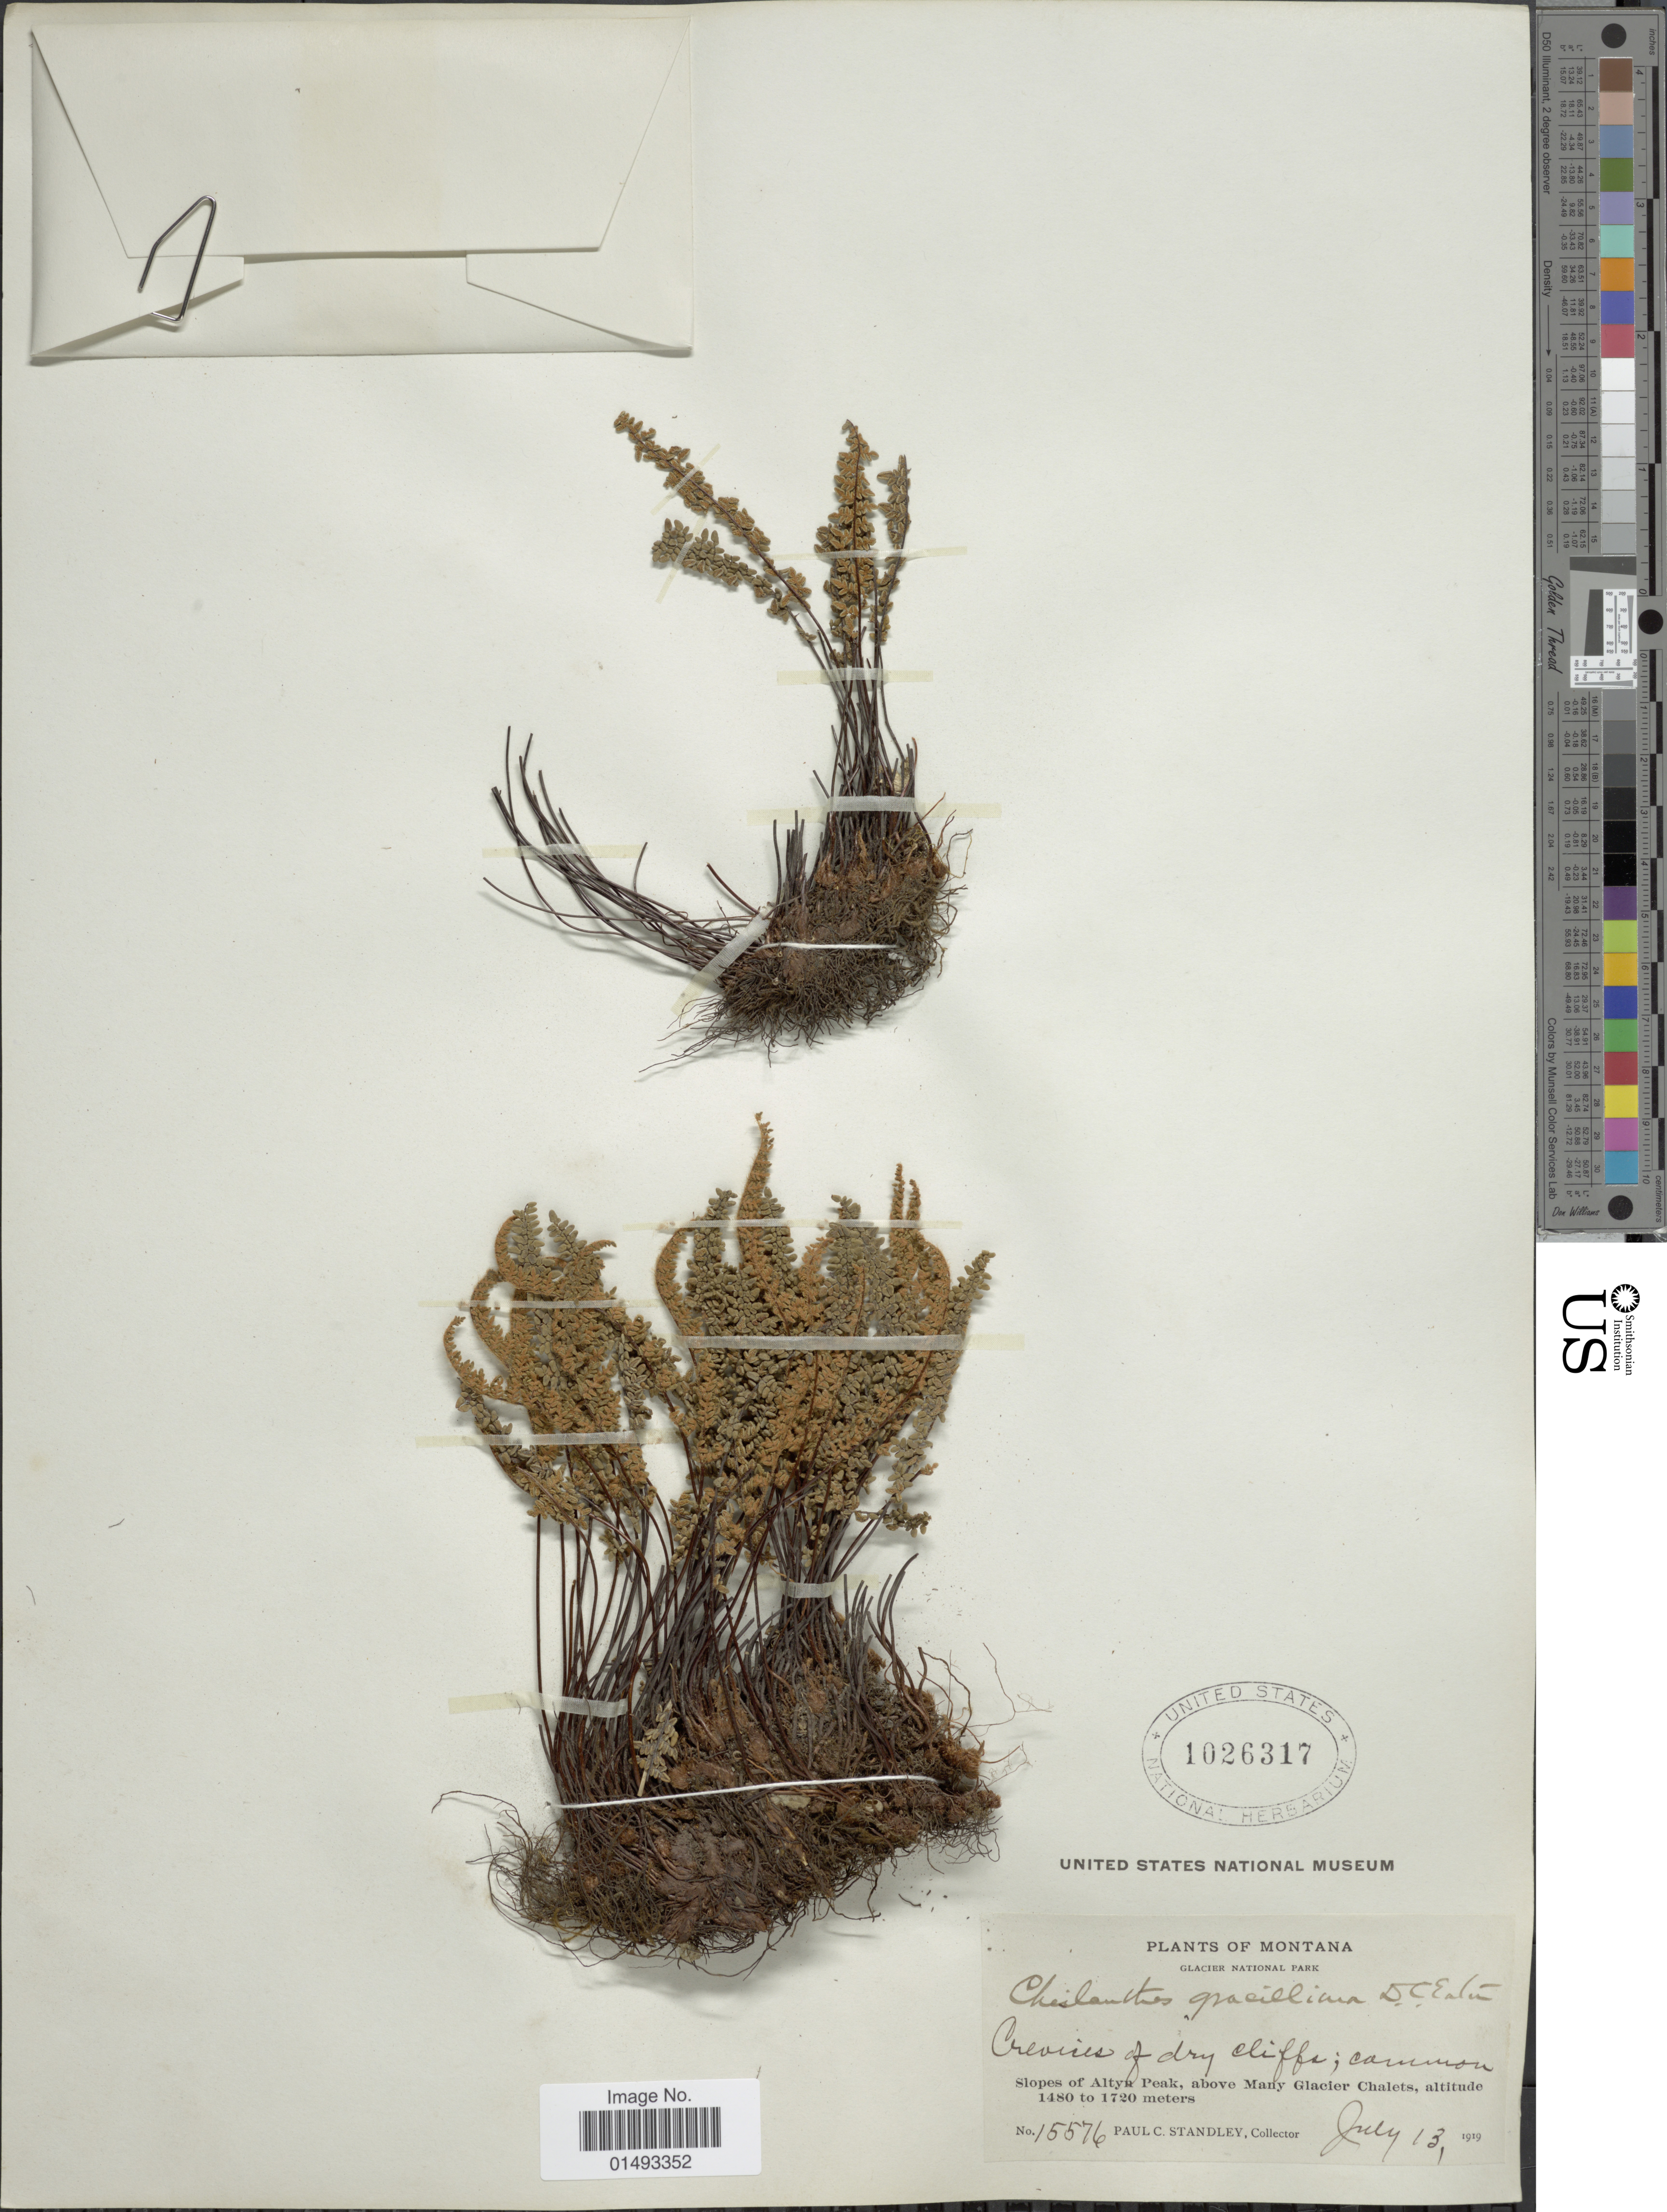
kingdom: Plantae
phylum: Tracheophyta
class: Polypodiopsida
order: Polypodiales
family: Pteridaceae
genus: Myriopteris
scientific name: Myriopteris gracillima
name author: (D.C. Eaton) J. Sm.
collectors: P. C. Standley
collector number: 15576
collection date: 1919-07-13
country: United States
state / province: Montana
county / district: Glacier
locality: Glacier National Park, Crevices of dry cliffs, Slopes of Altyn Peak, above Many Glacier Chalets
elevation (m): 1480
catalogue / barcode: US 1026317